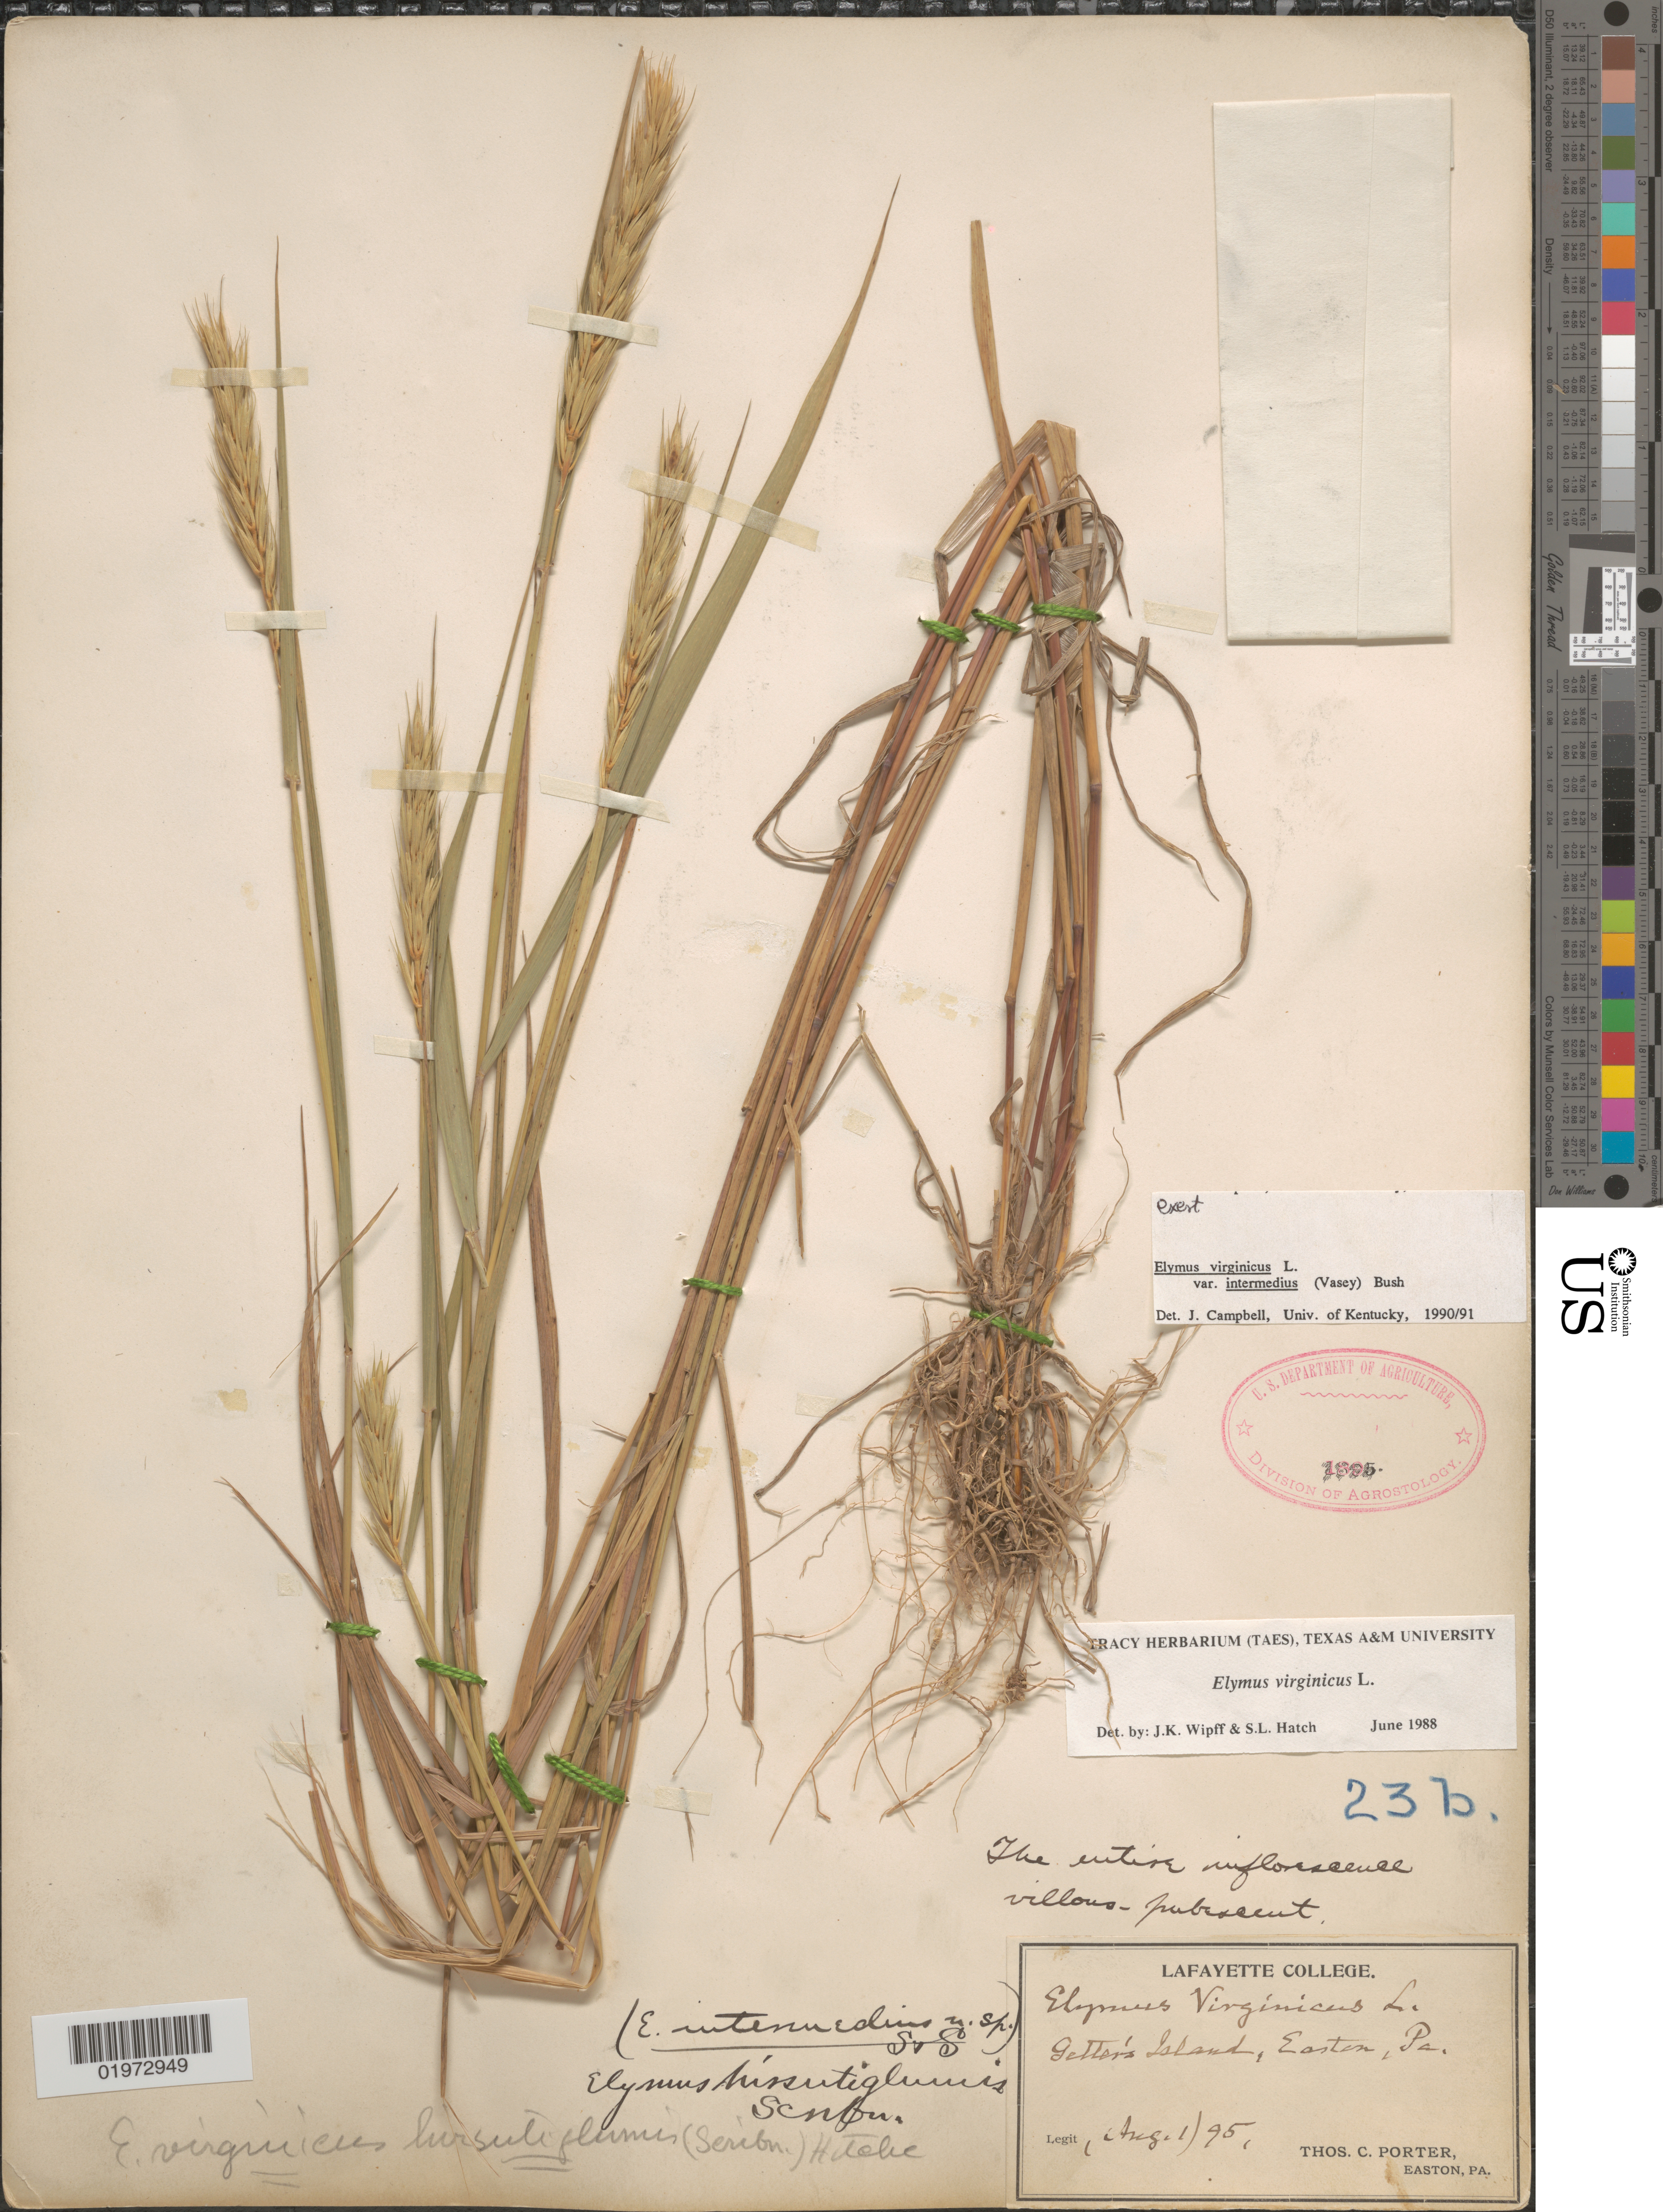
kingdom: Plantae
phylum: Tracheophyta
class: Liliopsida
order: Poales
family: Poaceae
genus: Elymus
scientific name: Elymus virginicus var. intermedius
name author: L.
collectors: T. Porter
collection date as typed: Transcribed d/m/y: 1/8/95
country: United States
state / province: Pennsylvania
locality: Getter's Island, Easton.